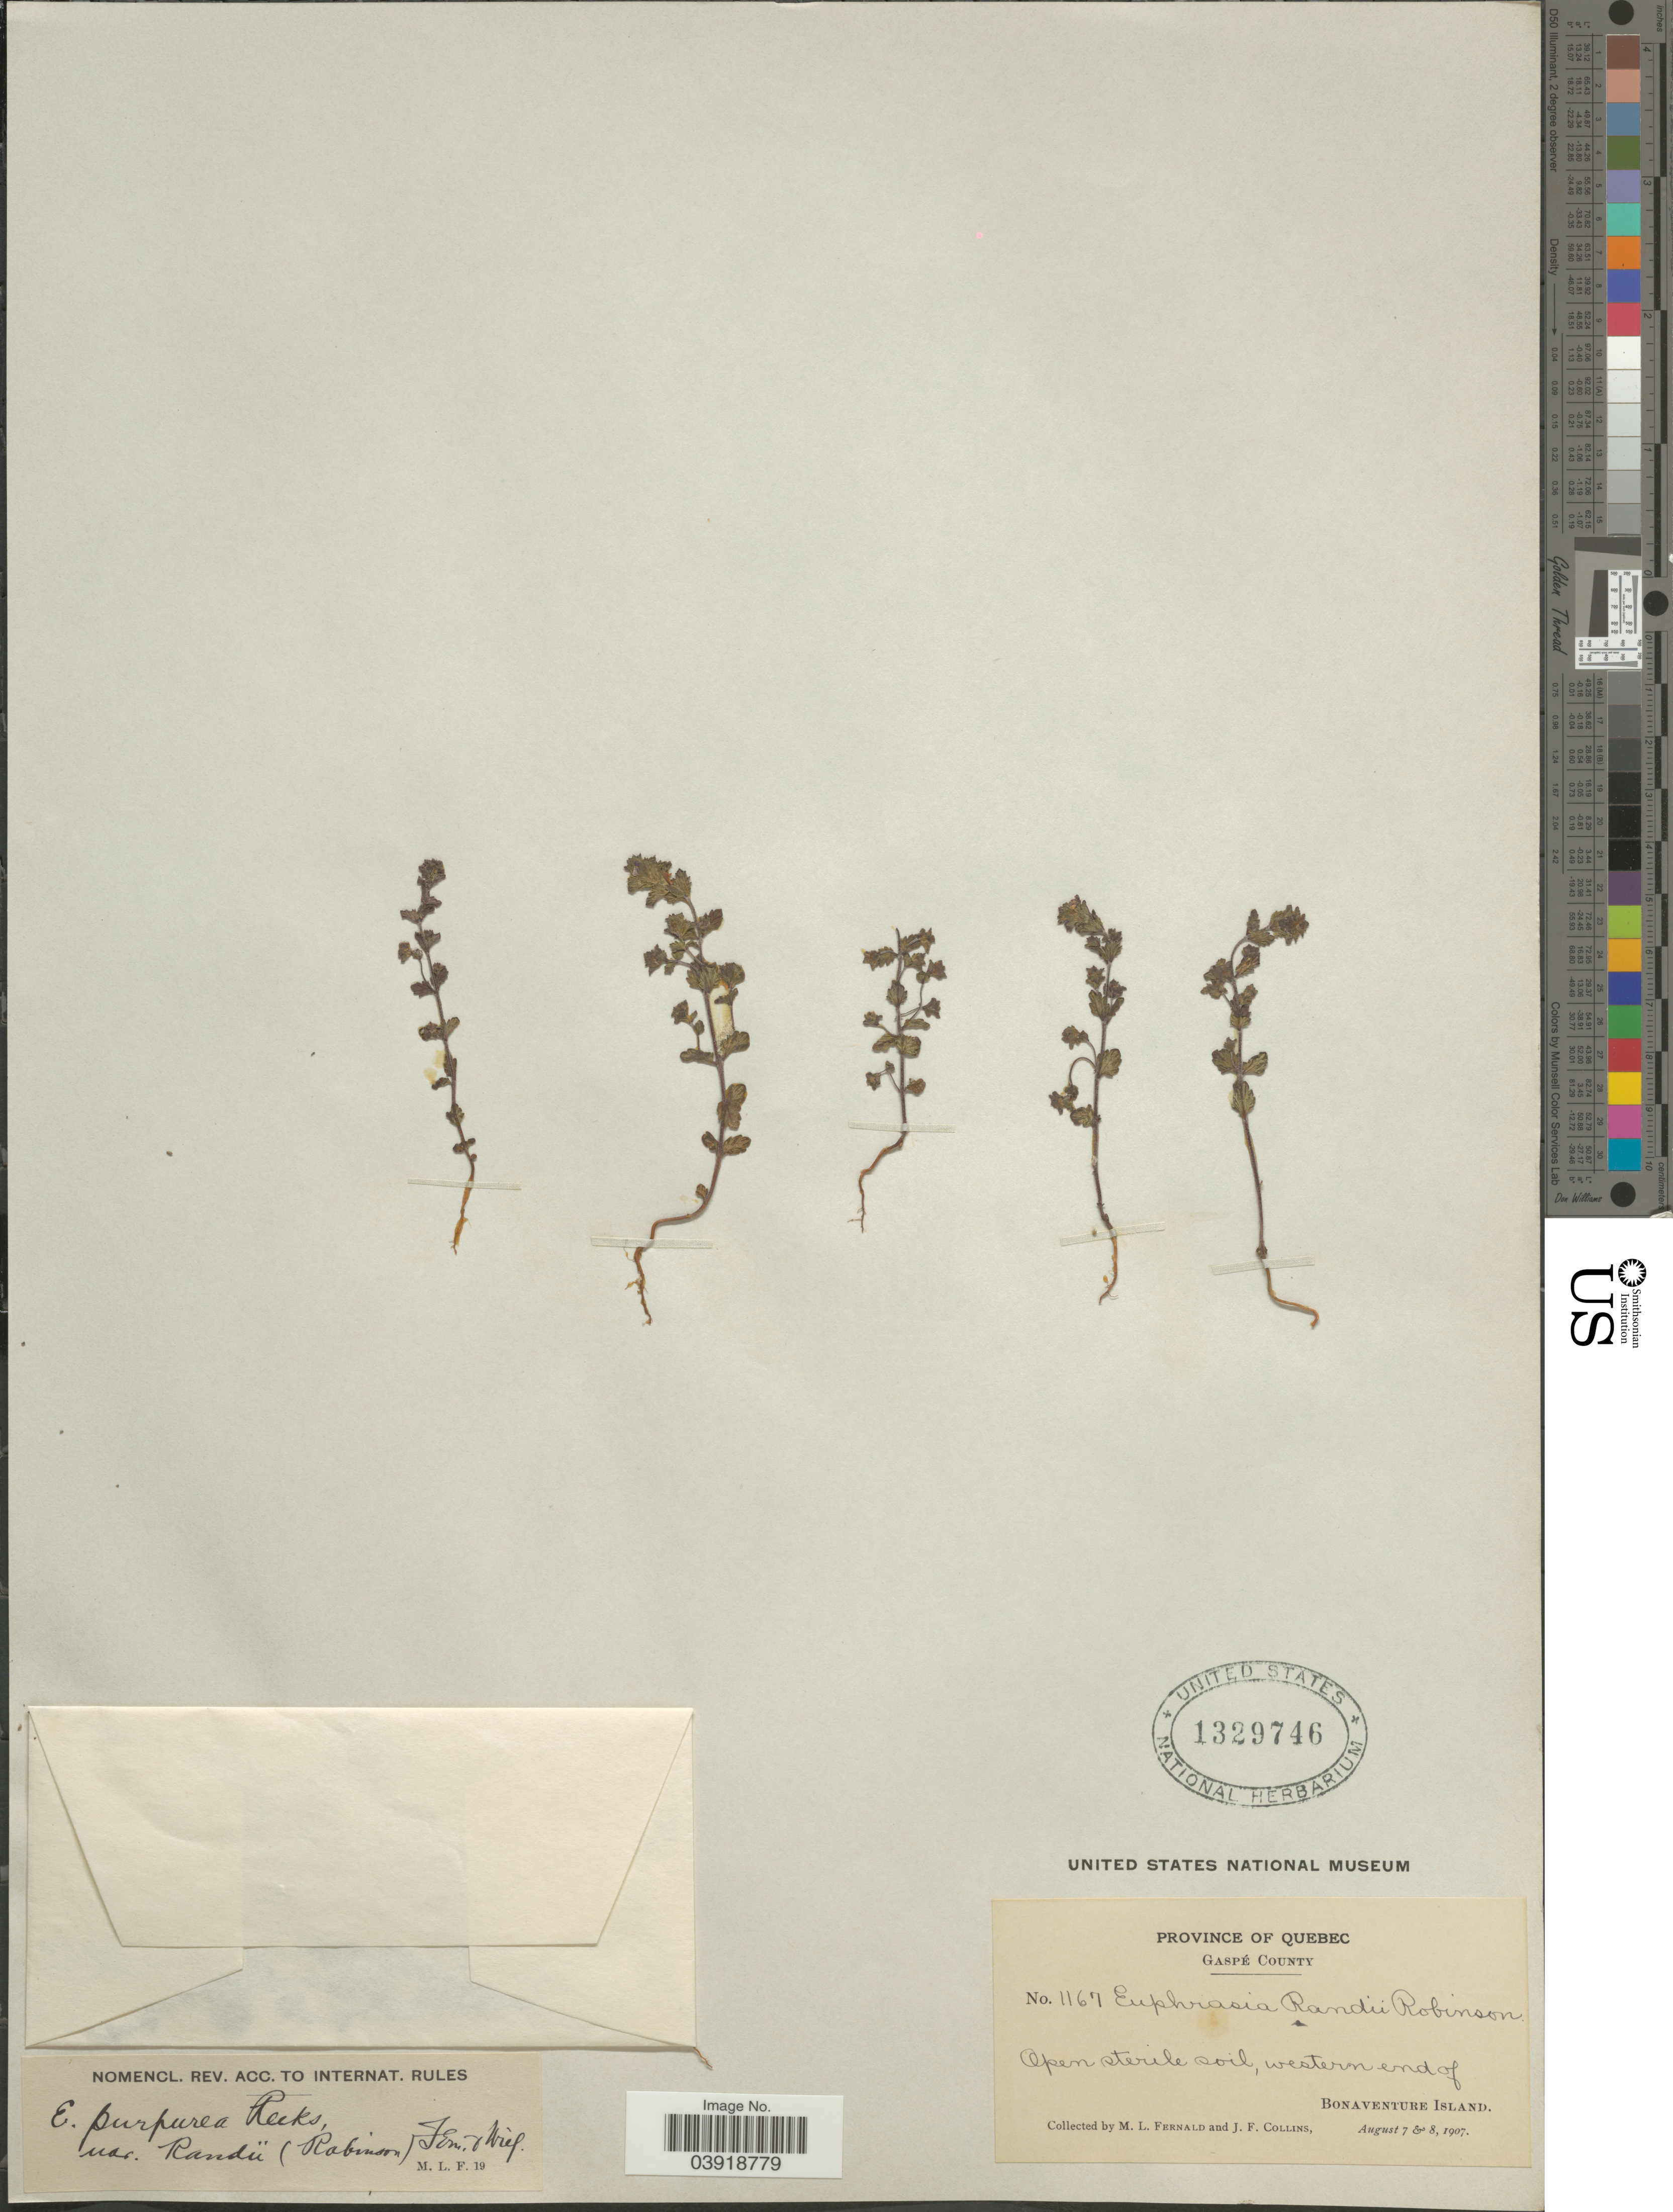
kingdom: Plantae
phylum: Tracheophyta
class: Magnoliopsida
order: Lamiales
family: Orobanchaceae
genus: Euphrasia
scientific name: Euphrasia purpurea var. randii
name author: (B.L. Rob.) Fernald & Wiegand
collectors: M. L. Fernald & J. Collins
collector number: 1167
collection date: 1907-08-07/1907-08-08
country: Canada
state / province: Quebec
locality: Gaspé County. Open sterile soil, western end of Bonaventure Island.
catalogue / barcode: US 1329746